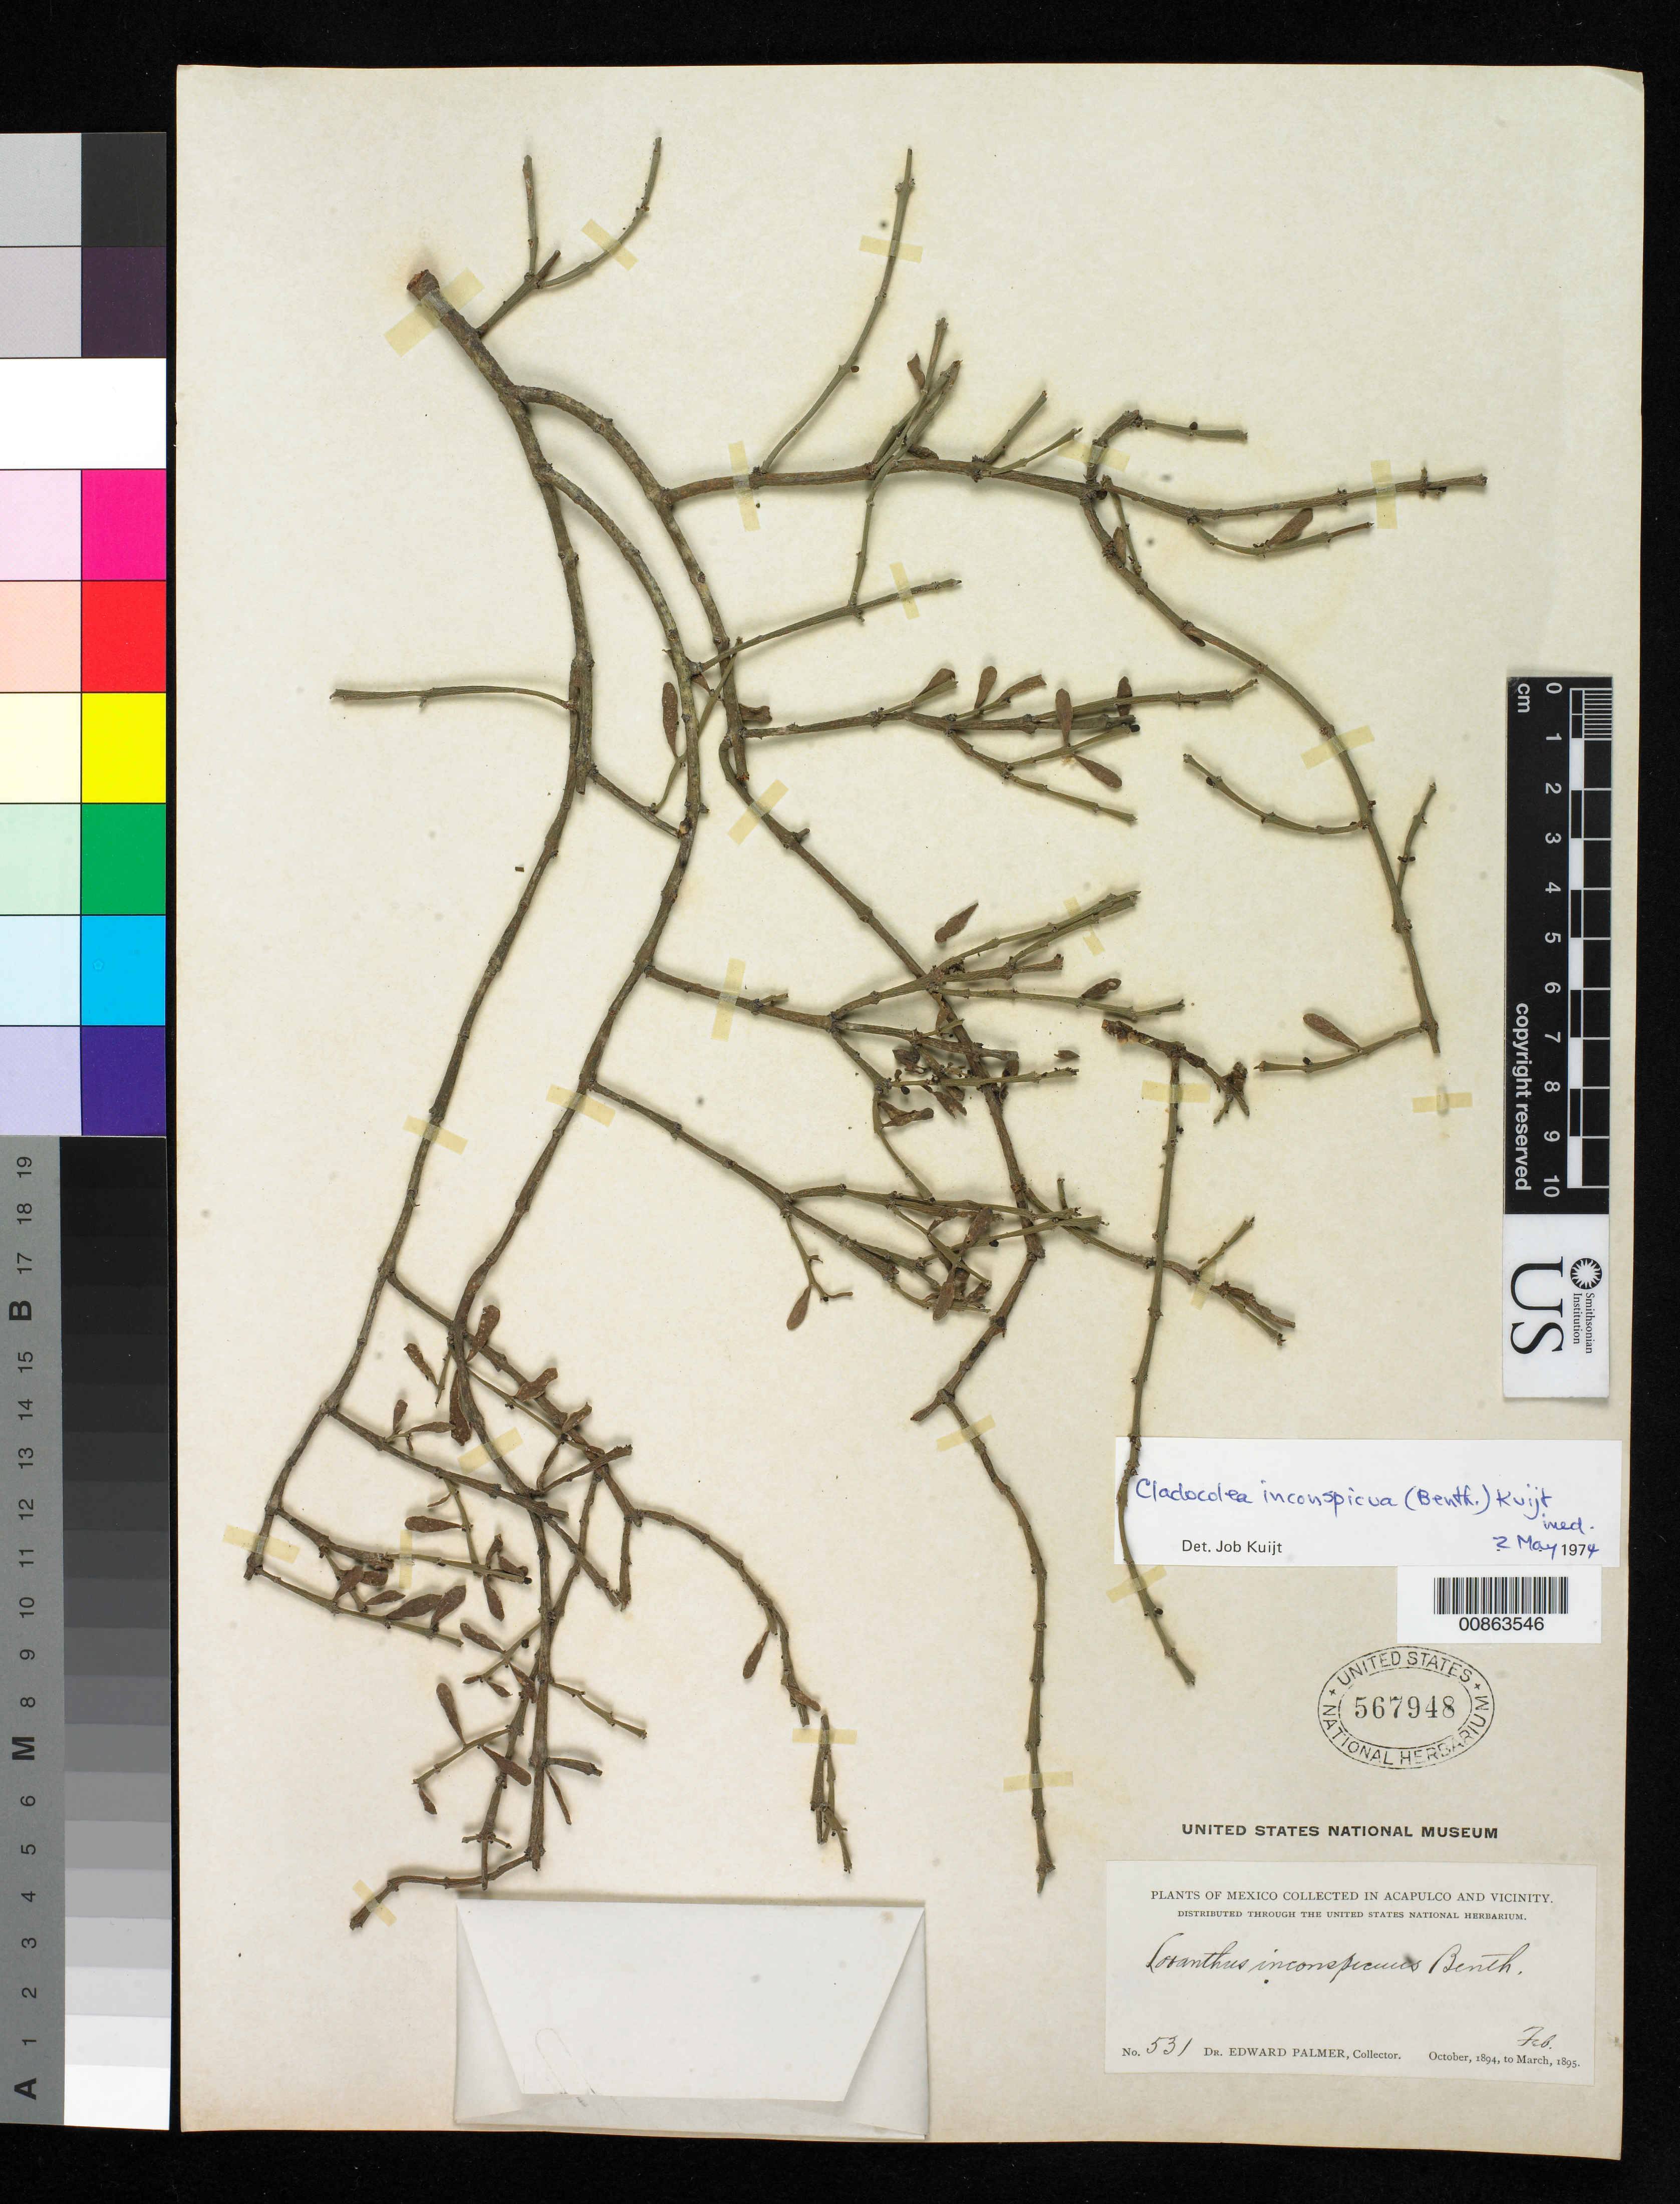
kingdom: Plantae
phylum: Tracheophyta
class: Magnoliopsida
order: Santalales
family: Loranthaceae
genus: Phthirusa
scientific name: Phthirusa inconspicua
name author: (Benth.) Eichler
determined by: Caraballo-Ortiz, Marcos A., (MISS), University of Mississippi (UNITED STATES)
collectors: E. Palmer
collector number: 531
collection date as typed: Oct 1894 to -- Feb 1895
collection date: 1894-10/1895-02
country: Mexico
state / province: Guerrero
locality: Acapulco, Guerrero and vicinity.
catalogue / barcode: US 567948